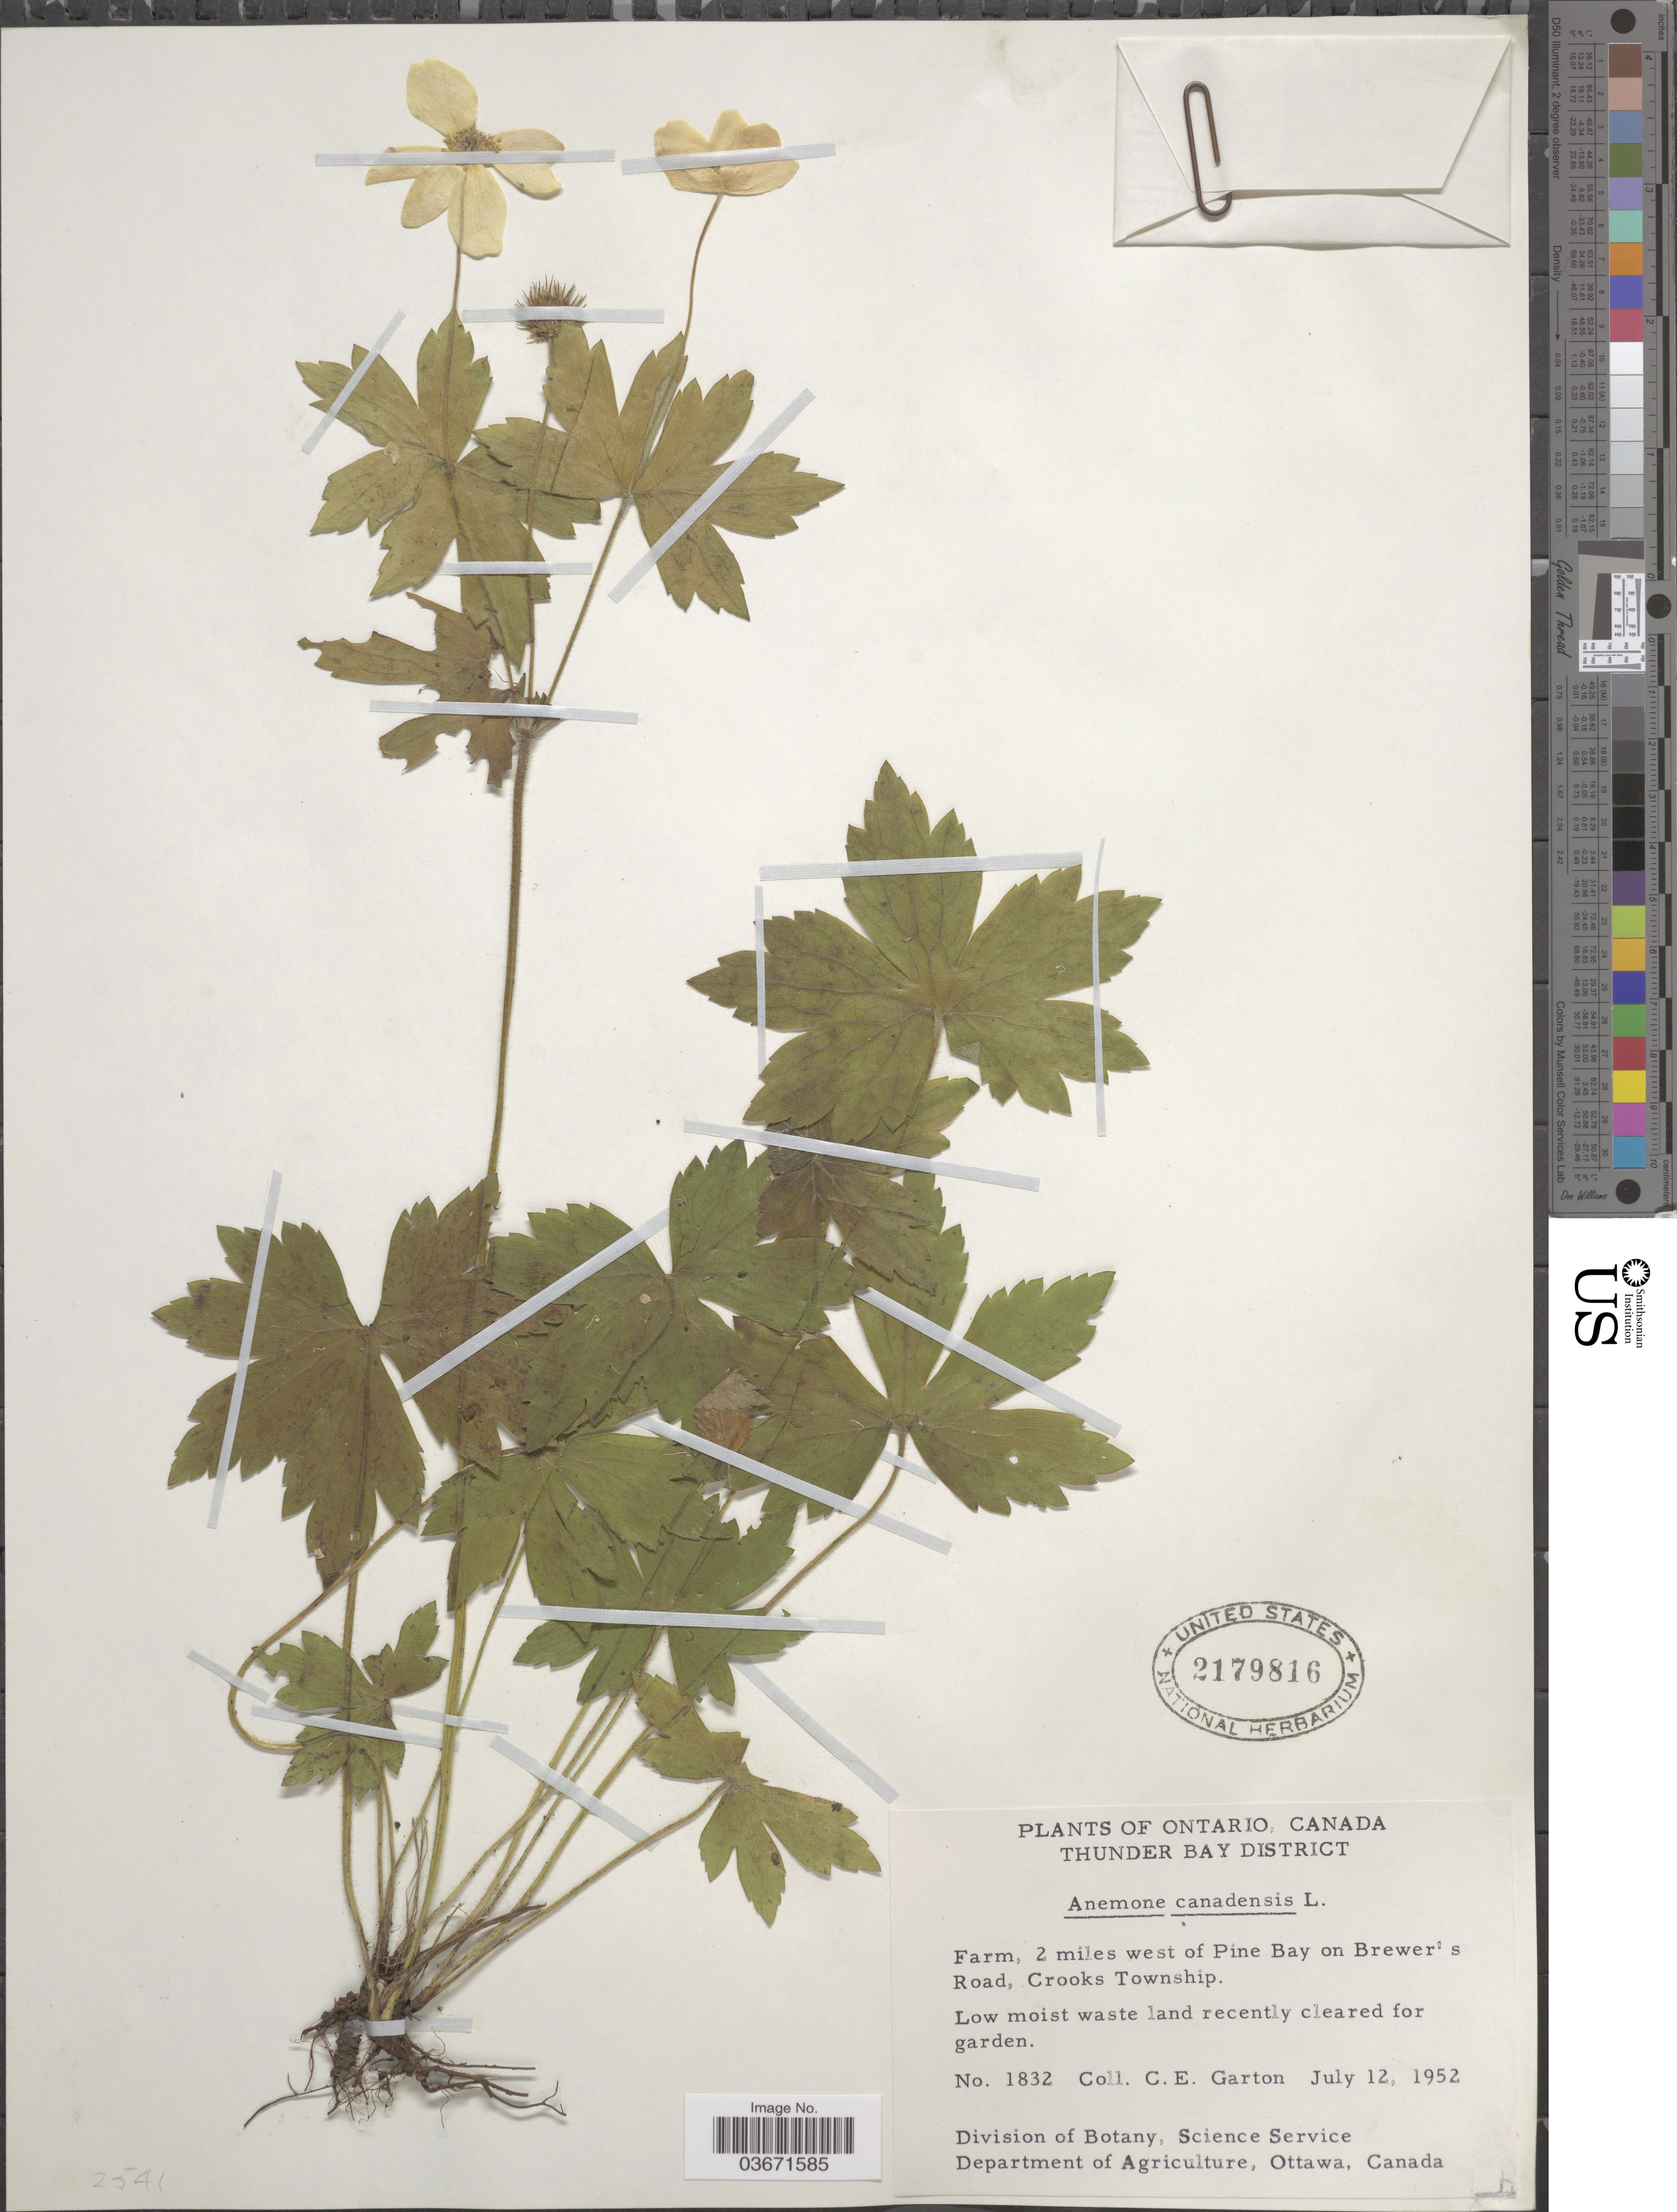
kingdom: Plantae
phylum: Tracheophyta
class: Magnoliopsida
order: Ranunculales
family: Ranunculaceae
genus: Anemone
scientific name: Anemone canadensis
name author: L.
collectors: C. E. Garton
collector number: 1832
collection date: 1952-07-12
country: Canada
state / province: Ontario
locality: Thunder Bay District. Farm, 2 miles west of Pine Bay on Brewer's Road, Crooks Township.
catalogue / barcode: US 2179816